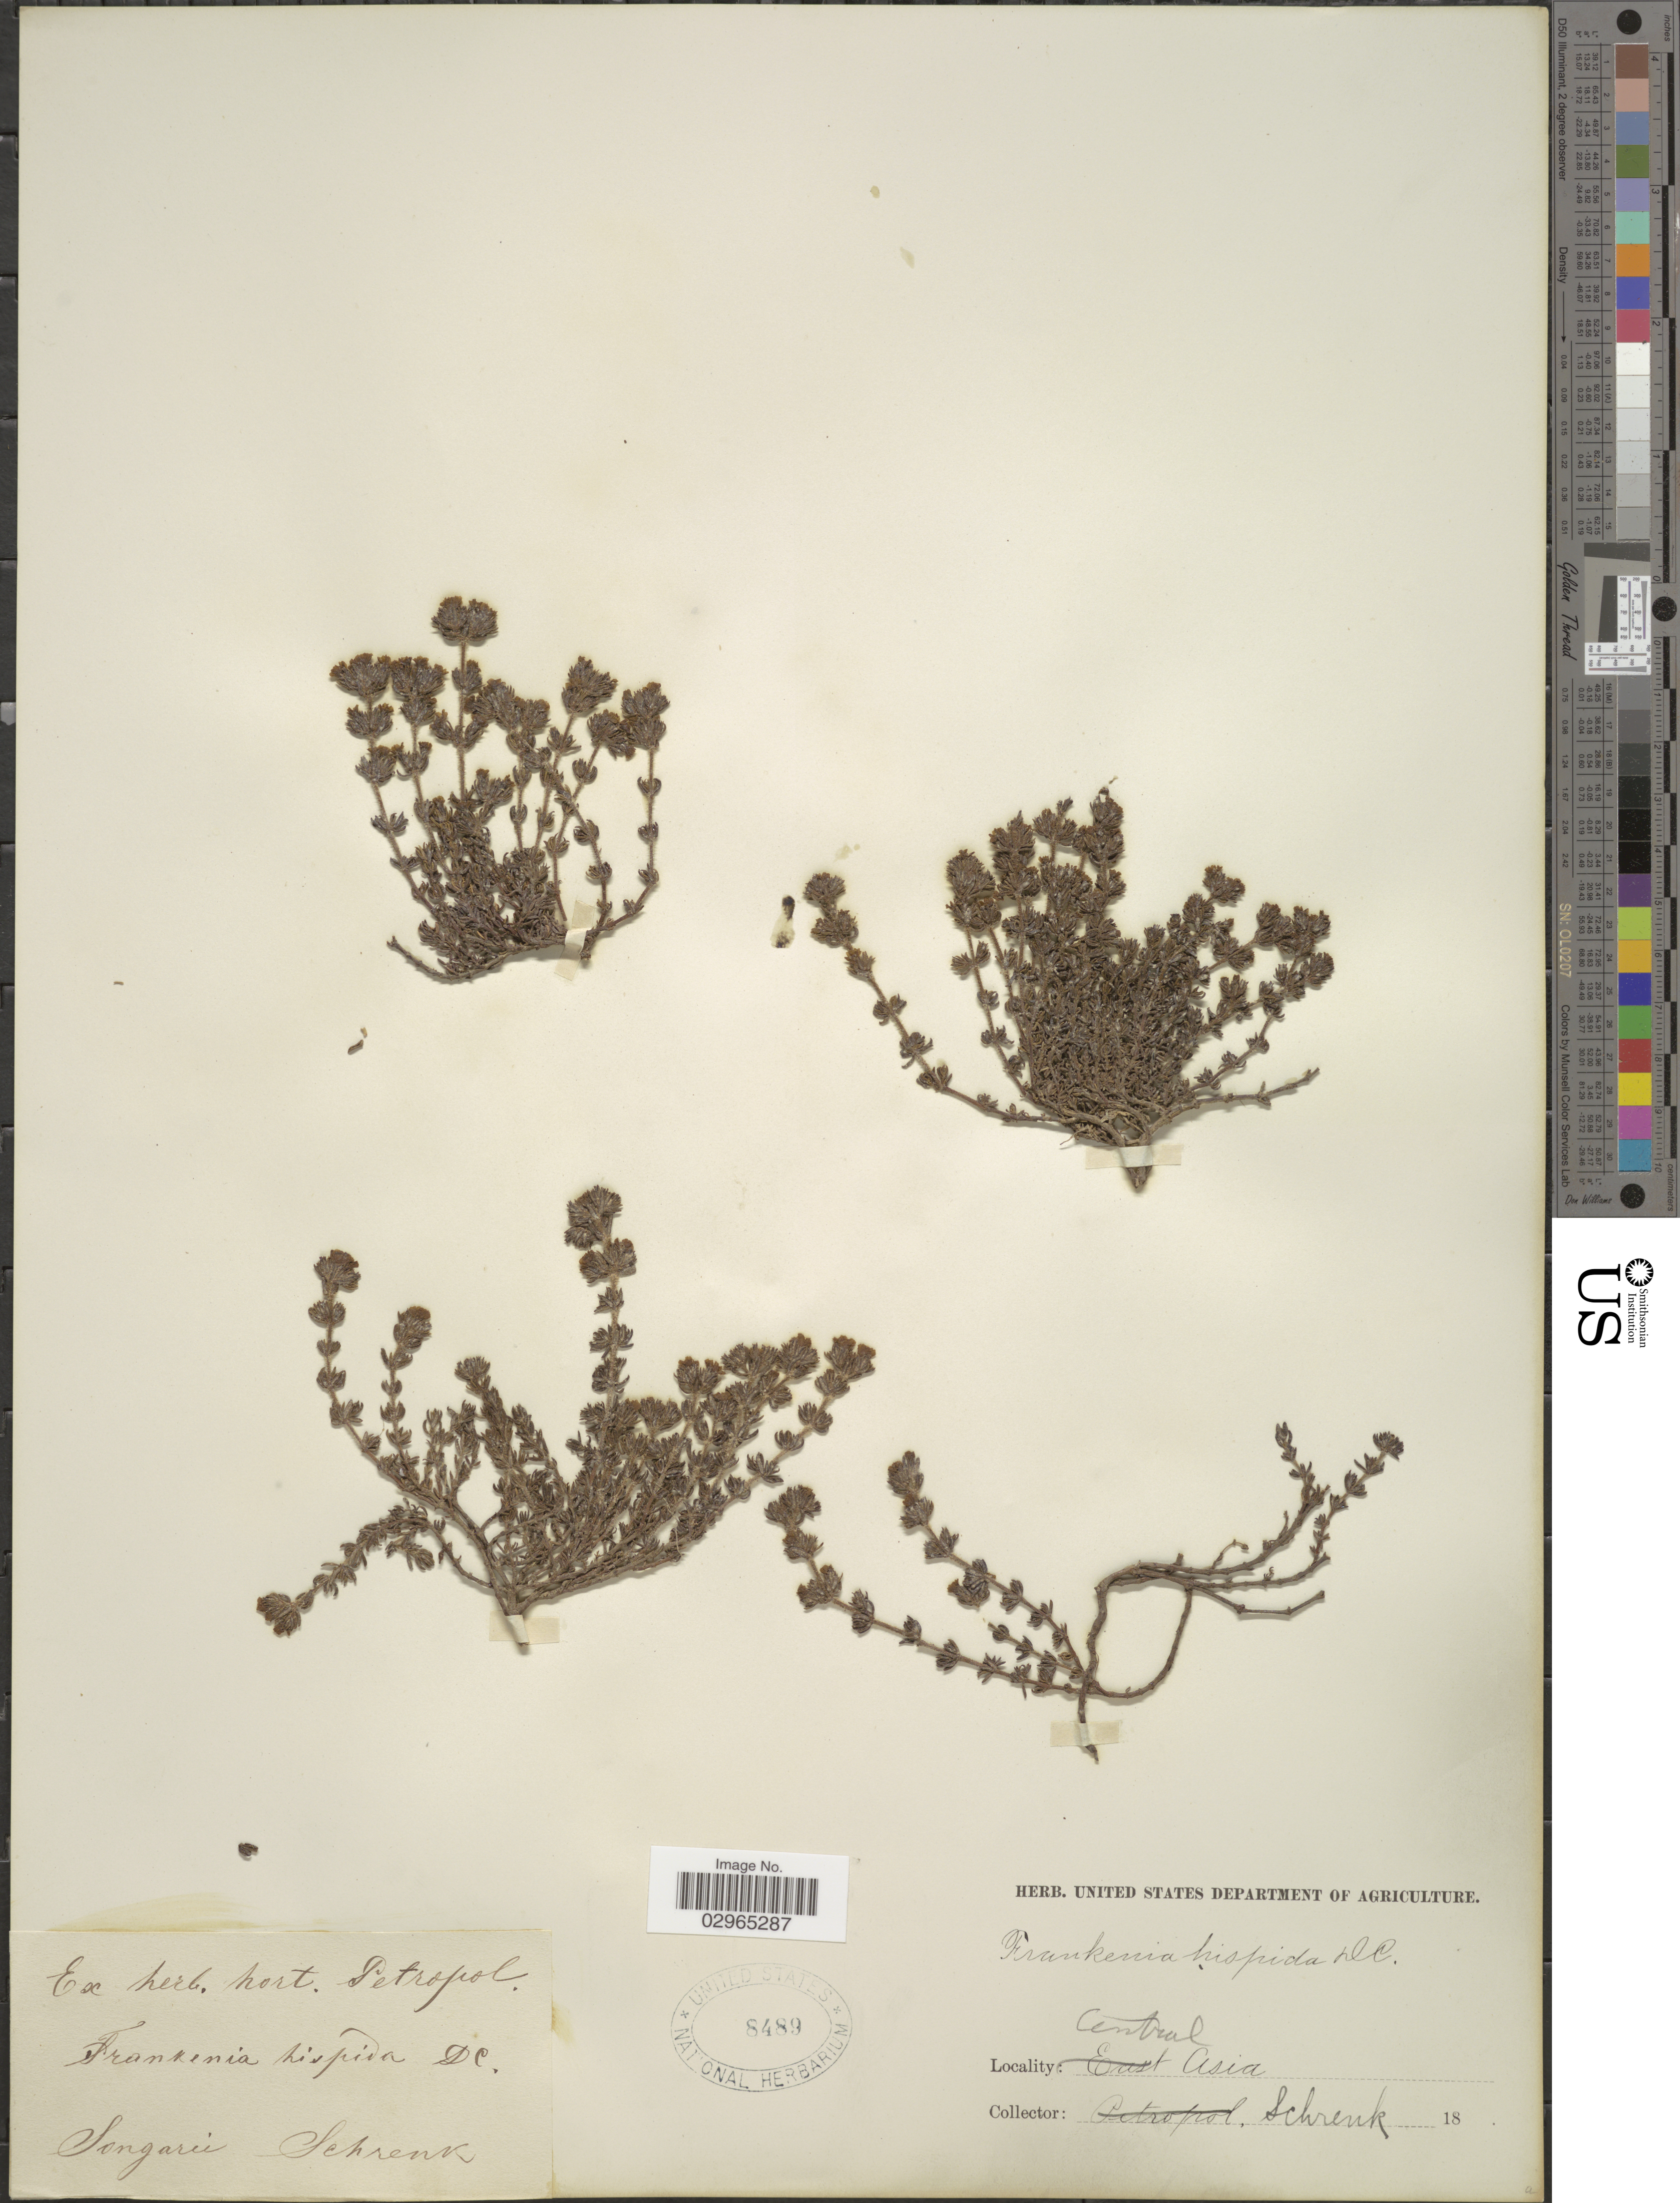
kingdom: Plantae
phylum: Tracheophyta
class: Magnoliopsida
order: Caryophyllales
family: Frankeniaceae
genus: Frankenia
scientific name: Frankenia laevis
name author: L.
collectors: A.G. Schrenk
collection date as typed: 18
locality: Songarie.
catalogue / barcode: US 8489